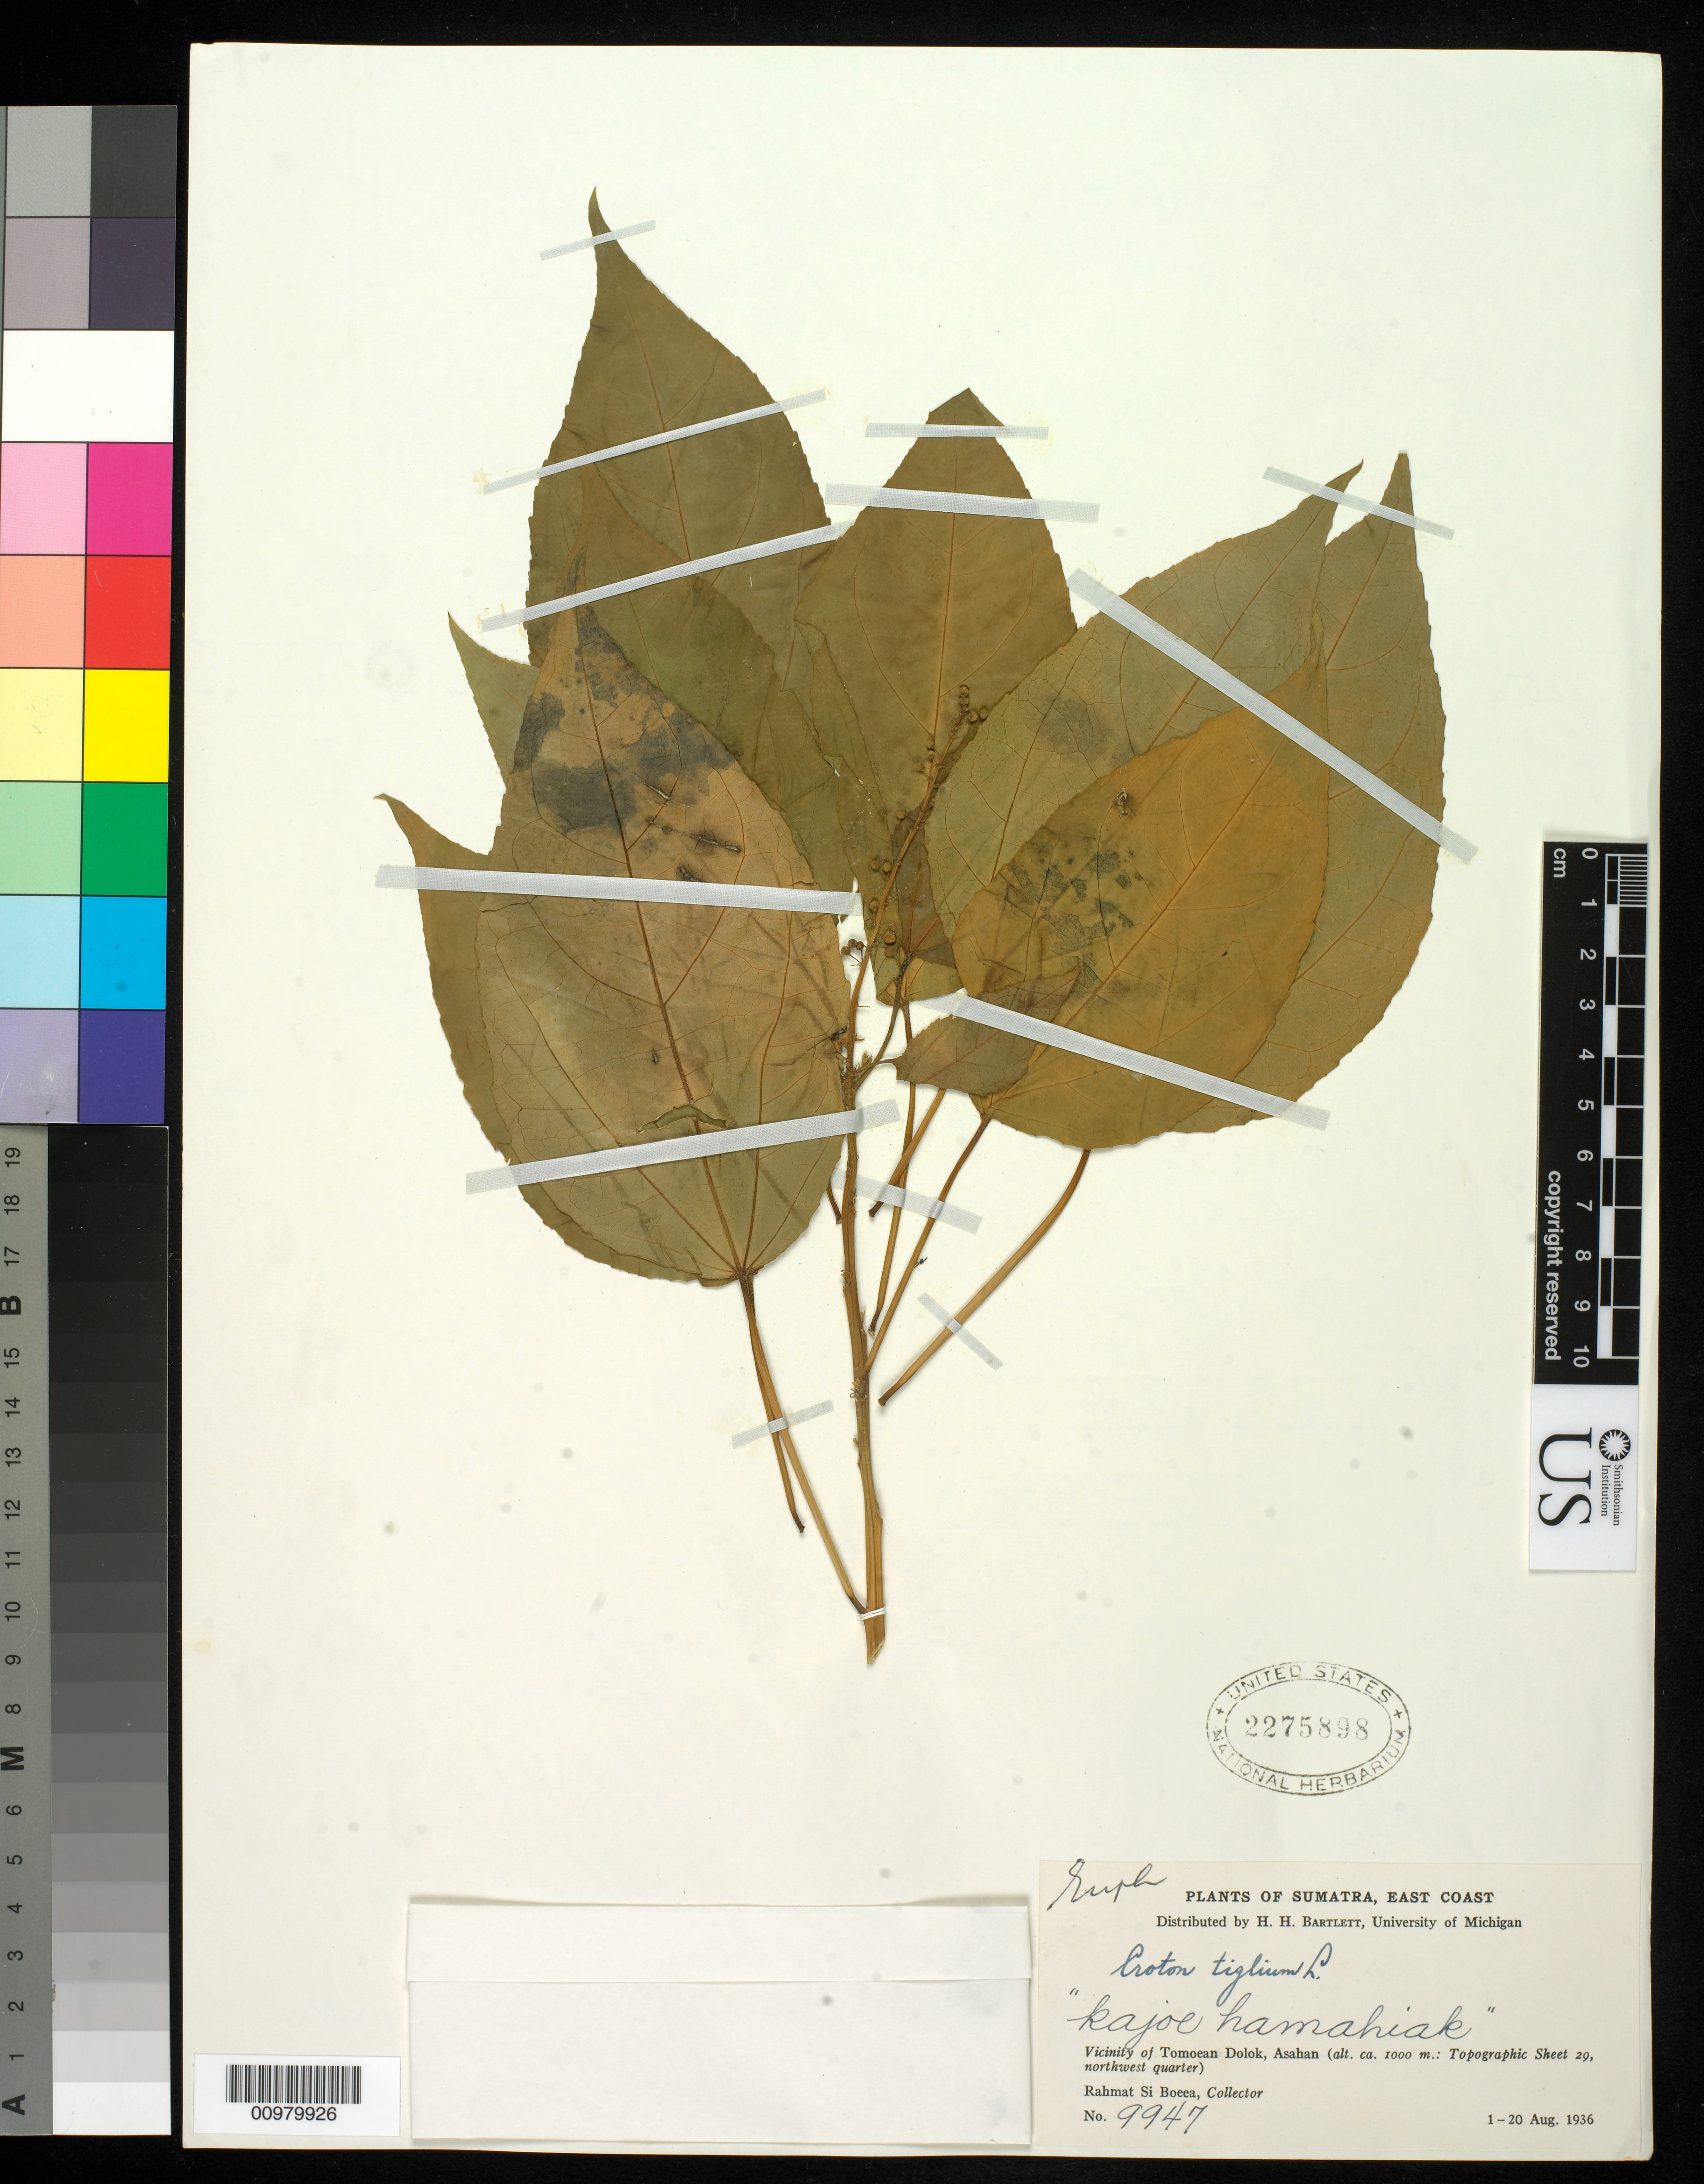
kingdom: Plantae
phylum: Tracheophyta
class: Magnoliopsida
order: Malpighiales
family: Euphorbiaceae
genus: Croton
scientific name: Croton tiglium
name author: L.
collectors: Rahmat Si Boeea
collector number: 9947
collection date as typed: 01 Aug 1936 to 20 Aug 1936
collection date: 1936-08-01/1936-08-20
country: Indonesia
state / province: Sumatra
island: Sumatra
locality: Vicinity of Tomoean Dolok, Asahan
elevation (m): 1000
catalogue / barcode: US 2275898